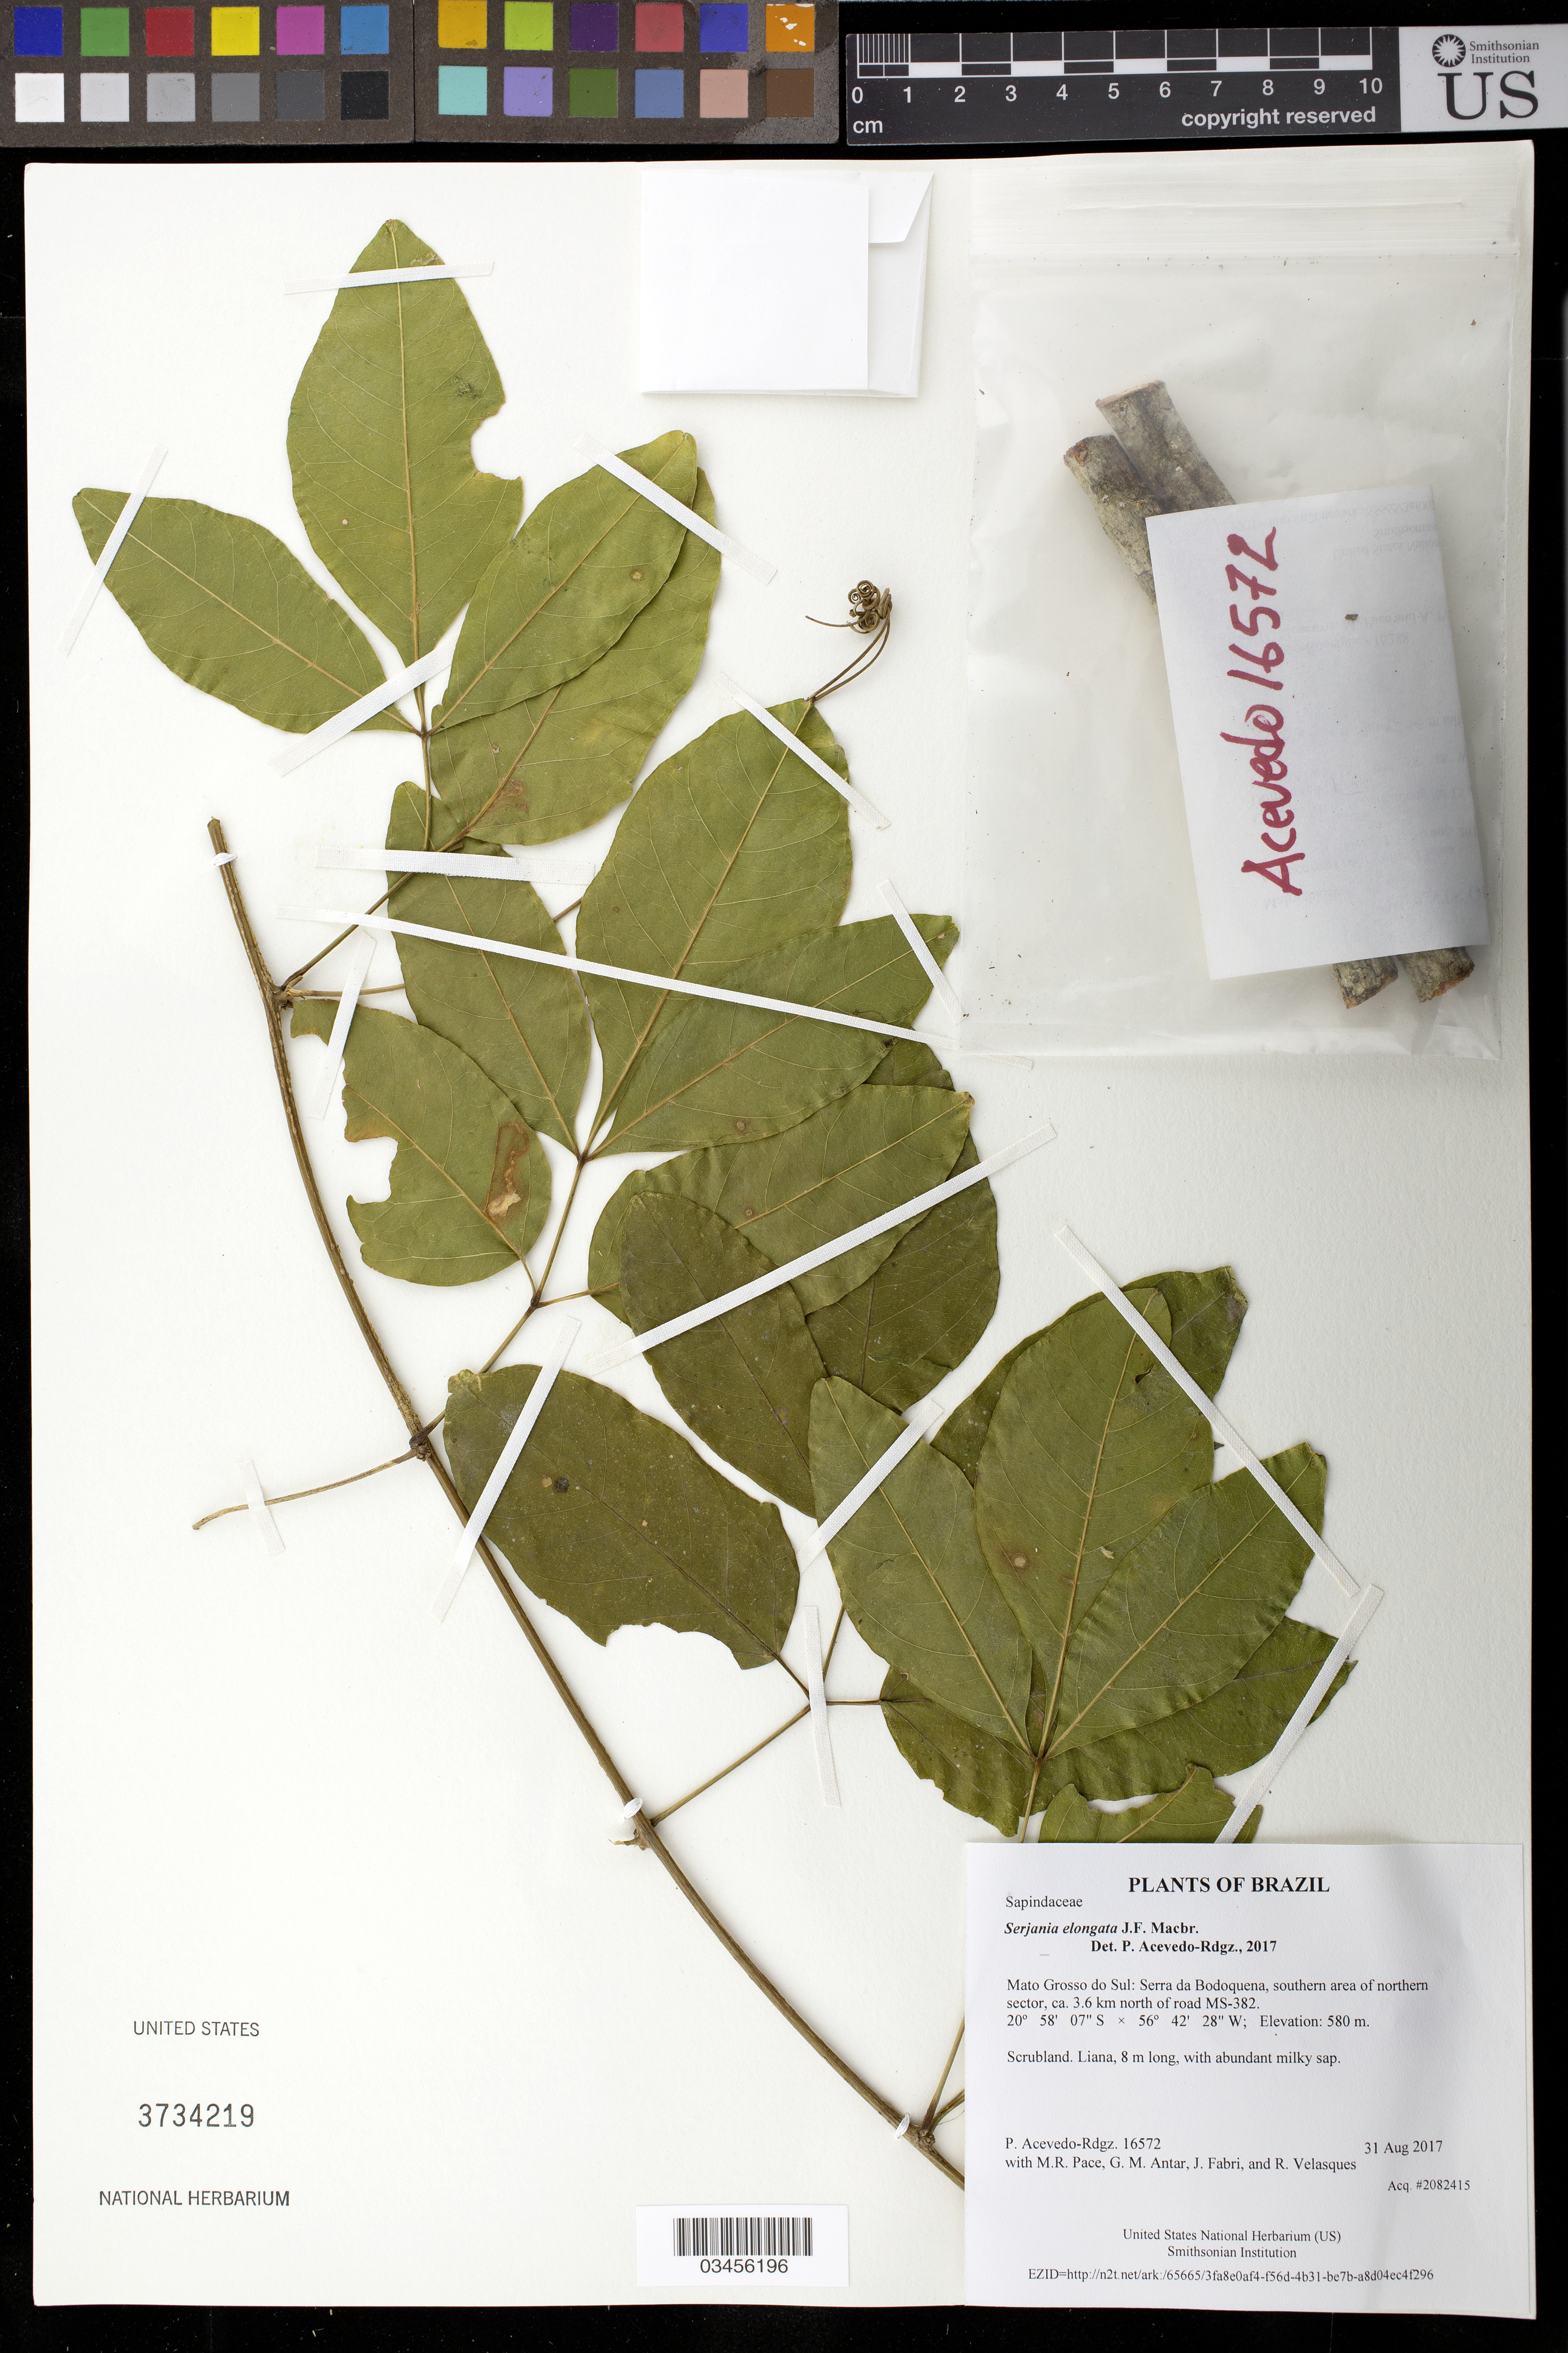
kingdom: Plantae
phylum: Tracheophyta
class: Magnoliopsida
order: Sapindales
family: Sapindaceae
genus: Serjania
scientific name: Serjania elongata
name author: J.F. Macbr.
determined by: Acevedo-Rodríguez, P., (BOT), Smithsonian Institution - National Museum of Natural History (UNITED STATES)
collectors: P. Acevedo-Rodr., M. R. Pace, G. M. Antar, J. Fabri & R. Velasques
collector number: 16572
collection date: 2017-08-31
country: Brazil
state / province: Mato Grosso do Sul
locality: Serra da Bodoquena, southern area of northern sector, ca. 3.6 km north of road MS-382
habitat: Scrubland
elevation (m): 580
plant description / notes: US, RB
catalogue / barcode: US 3734219